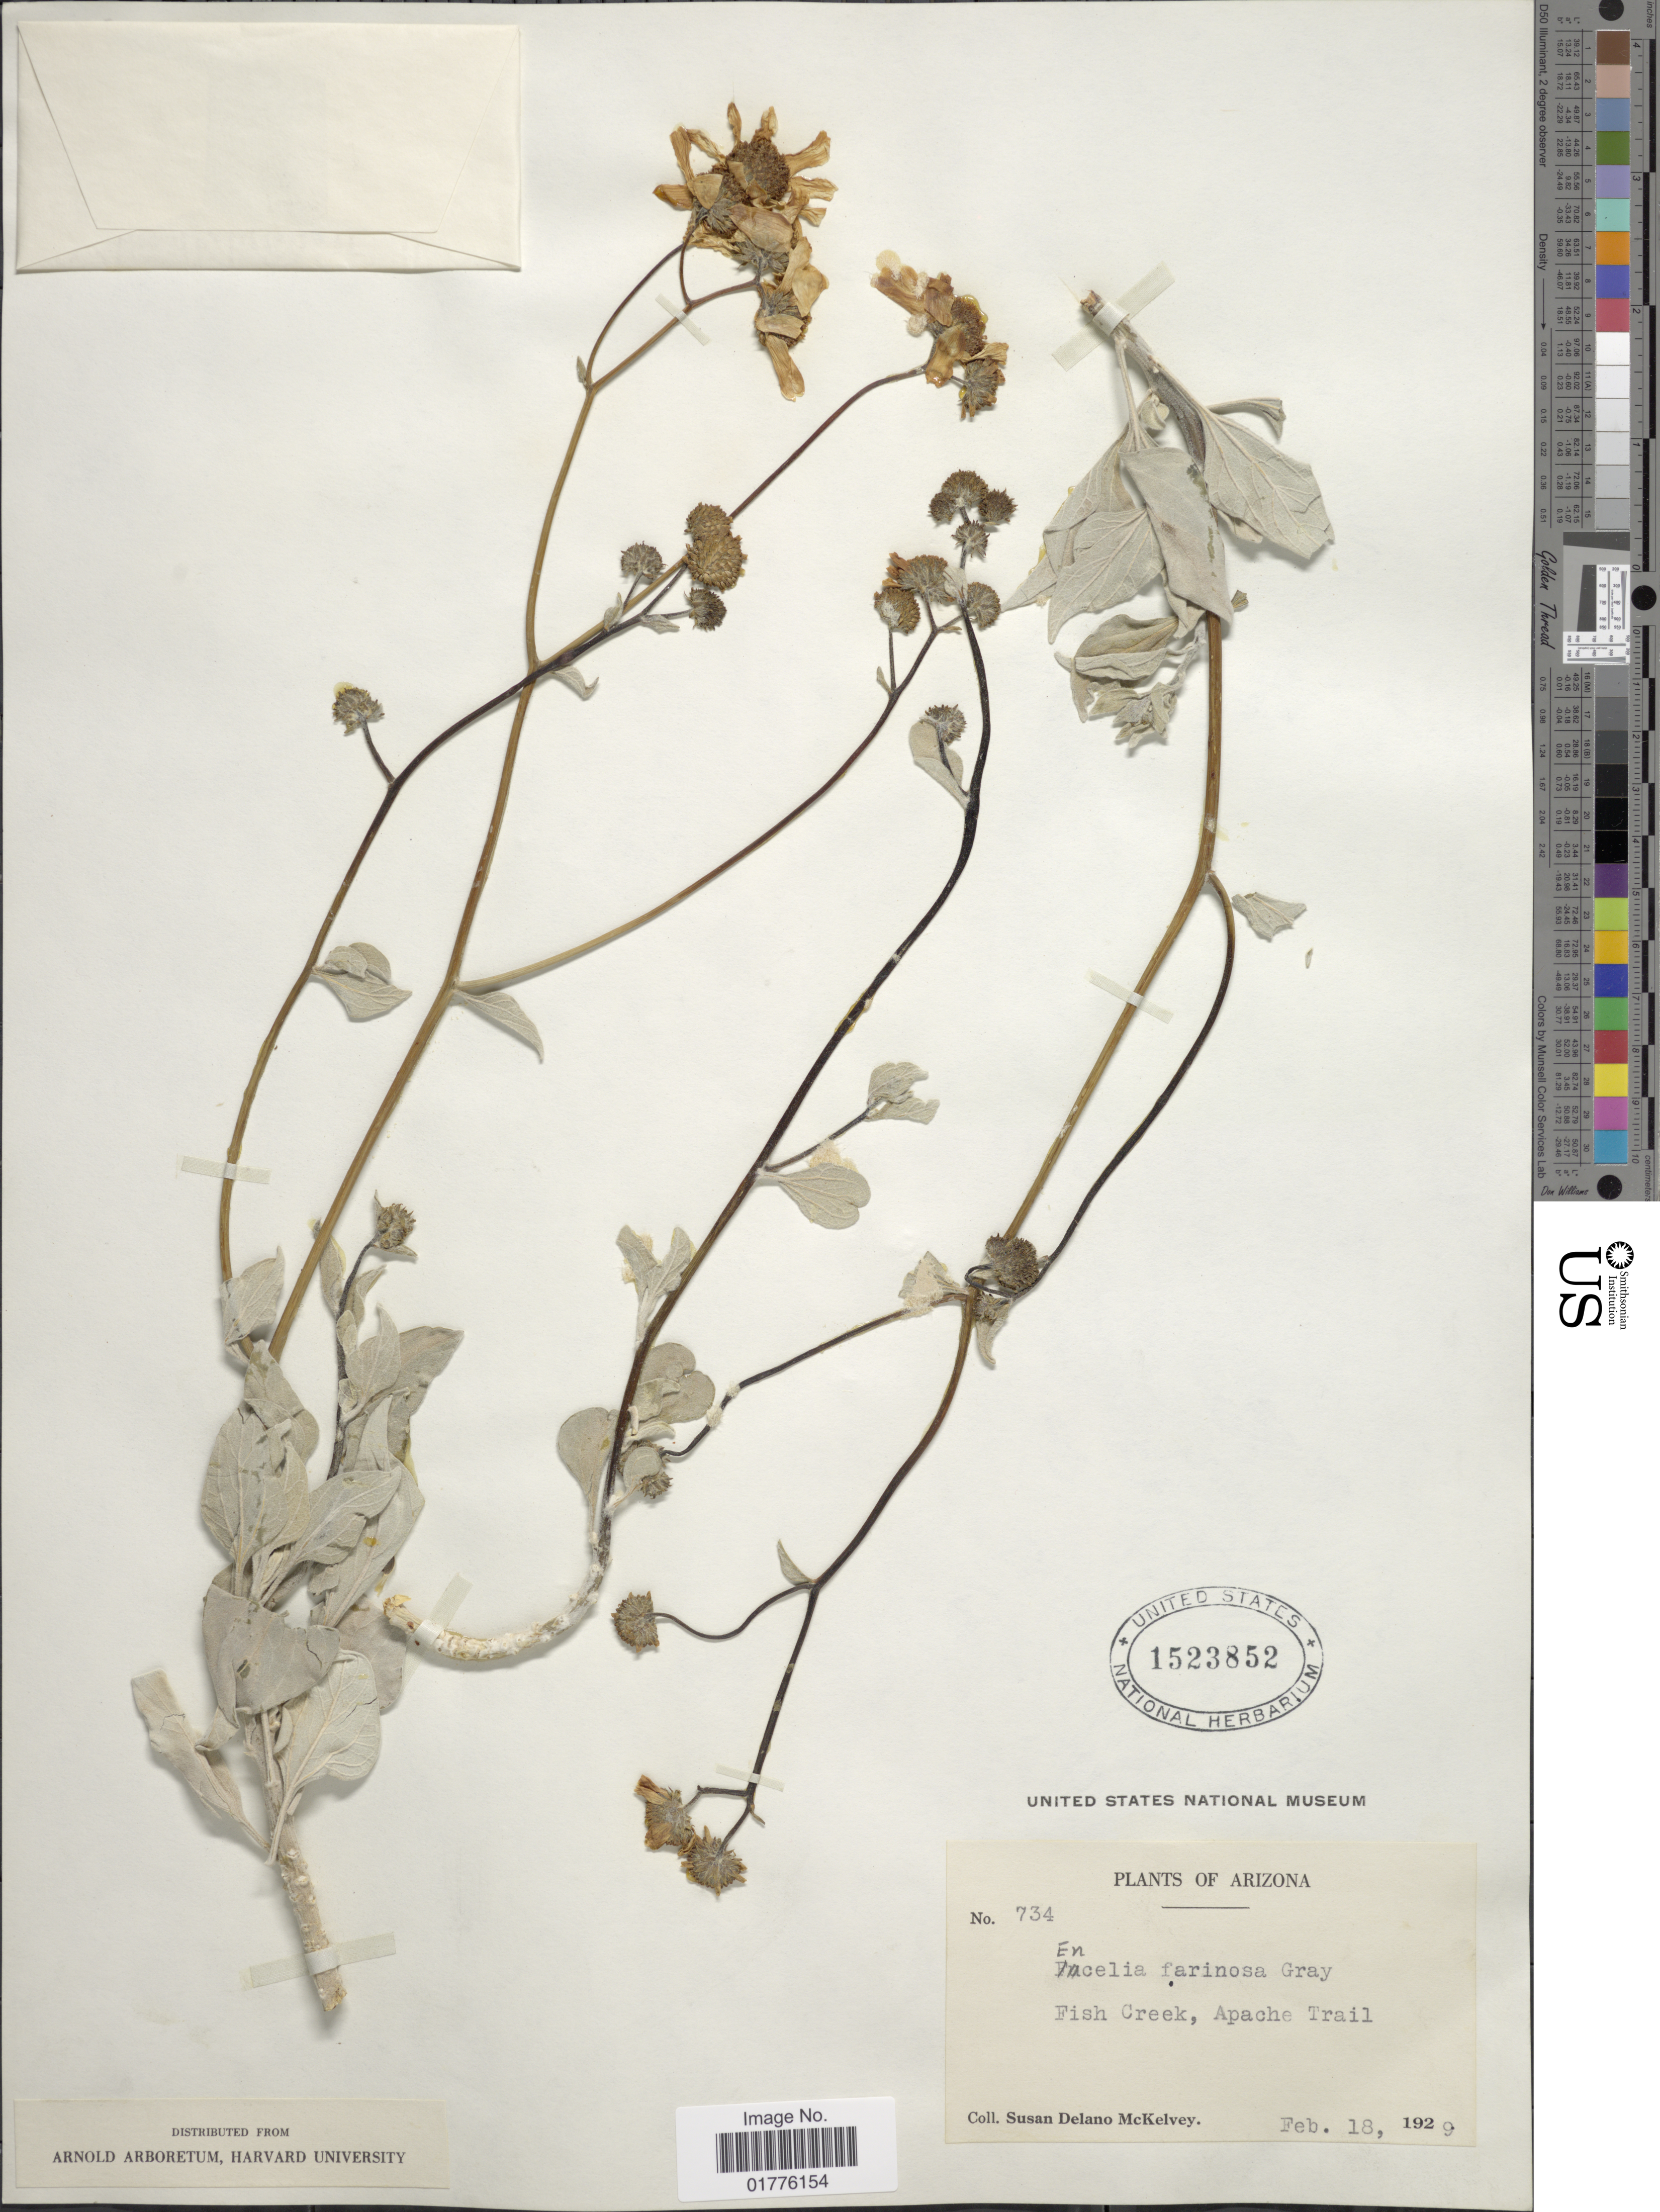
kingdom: Plantae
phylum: Tracheophyta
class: Magnoliopsida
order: Asterales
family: Asteraceae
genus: Encelia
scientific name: Encelia farinosa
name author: A. Gray ex Torr. in Emory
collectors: S. A. McKelvey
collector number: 734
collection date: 1929-02-18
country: United States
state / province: Arizona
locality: Arizona. Fish Creek, Apache Trail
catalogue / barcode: US 1523852